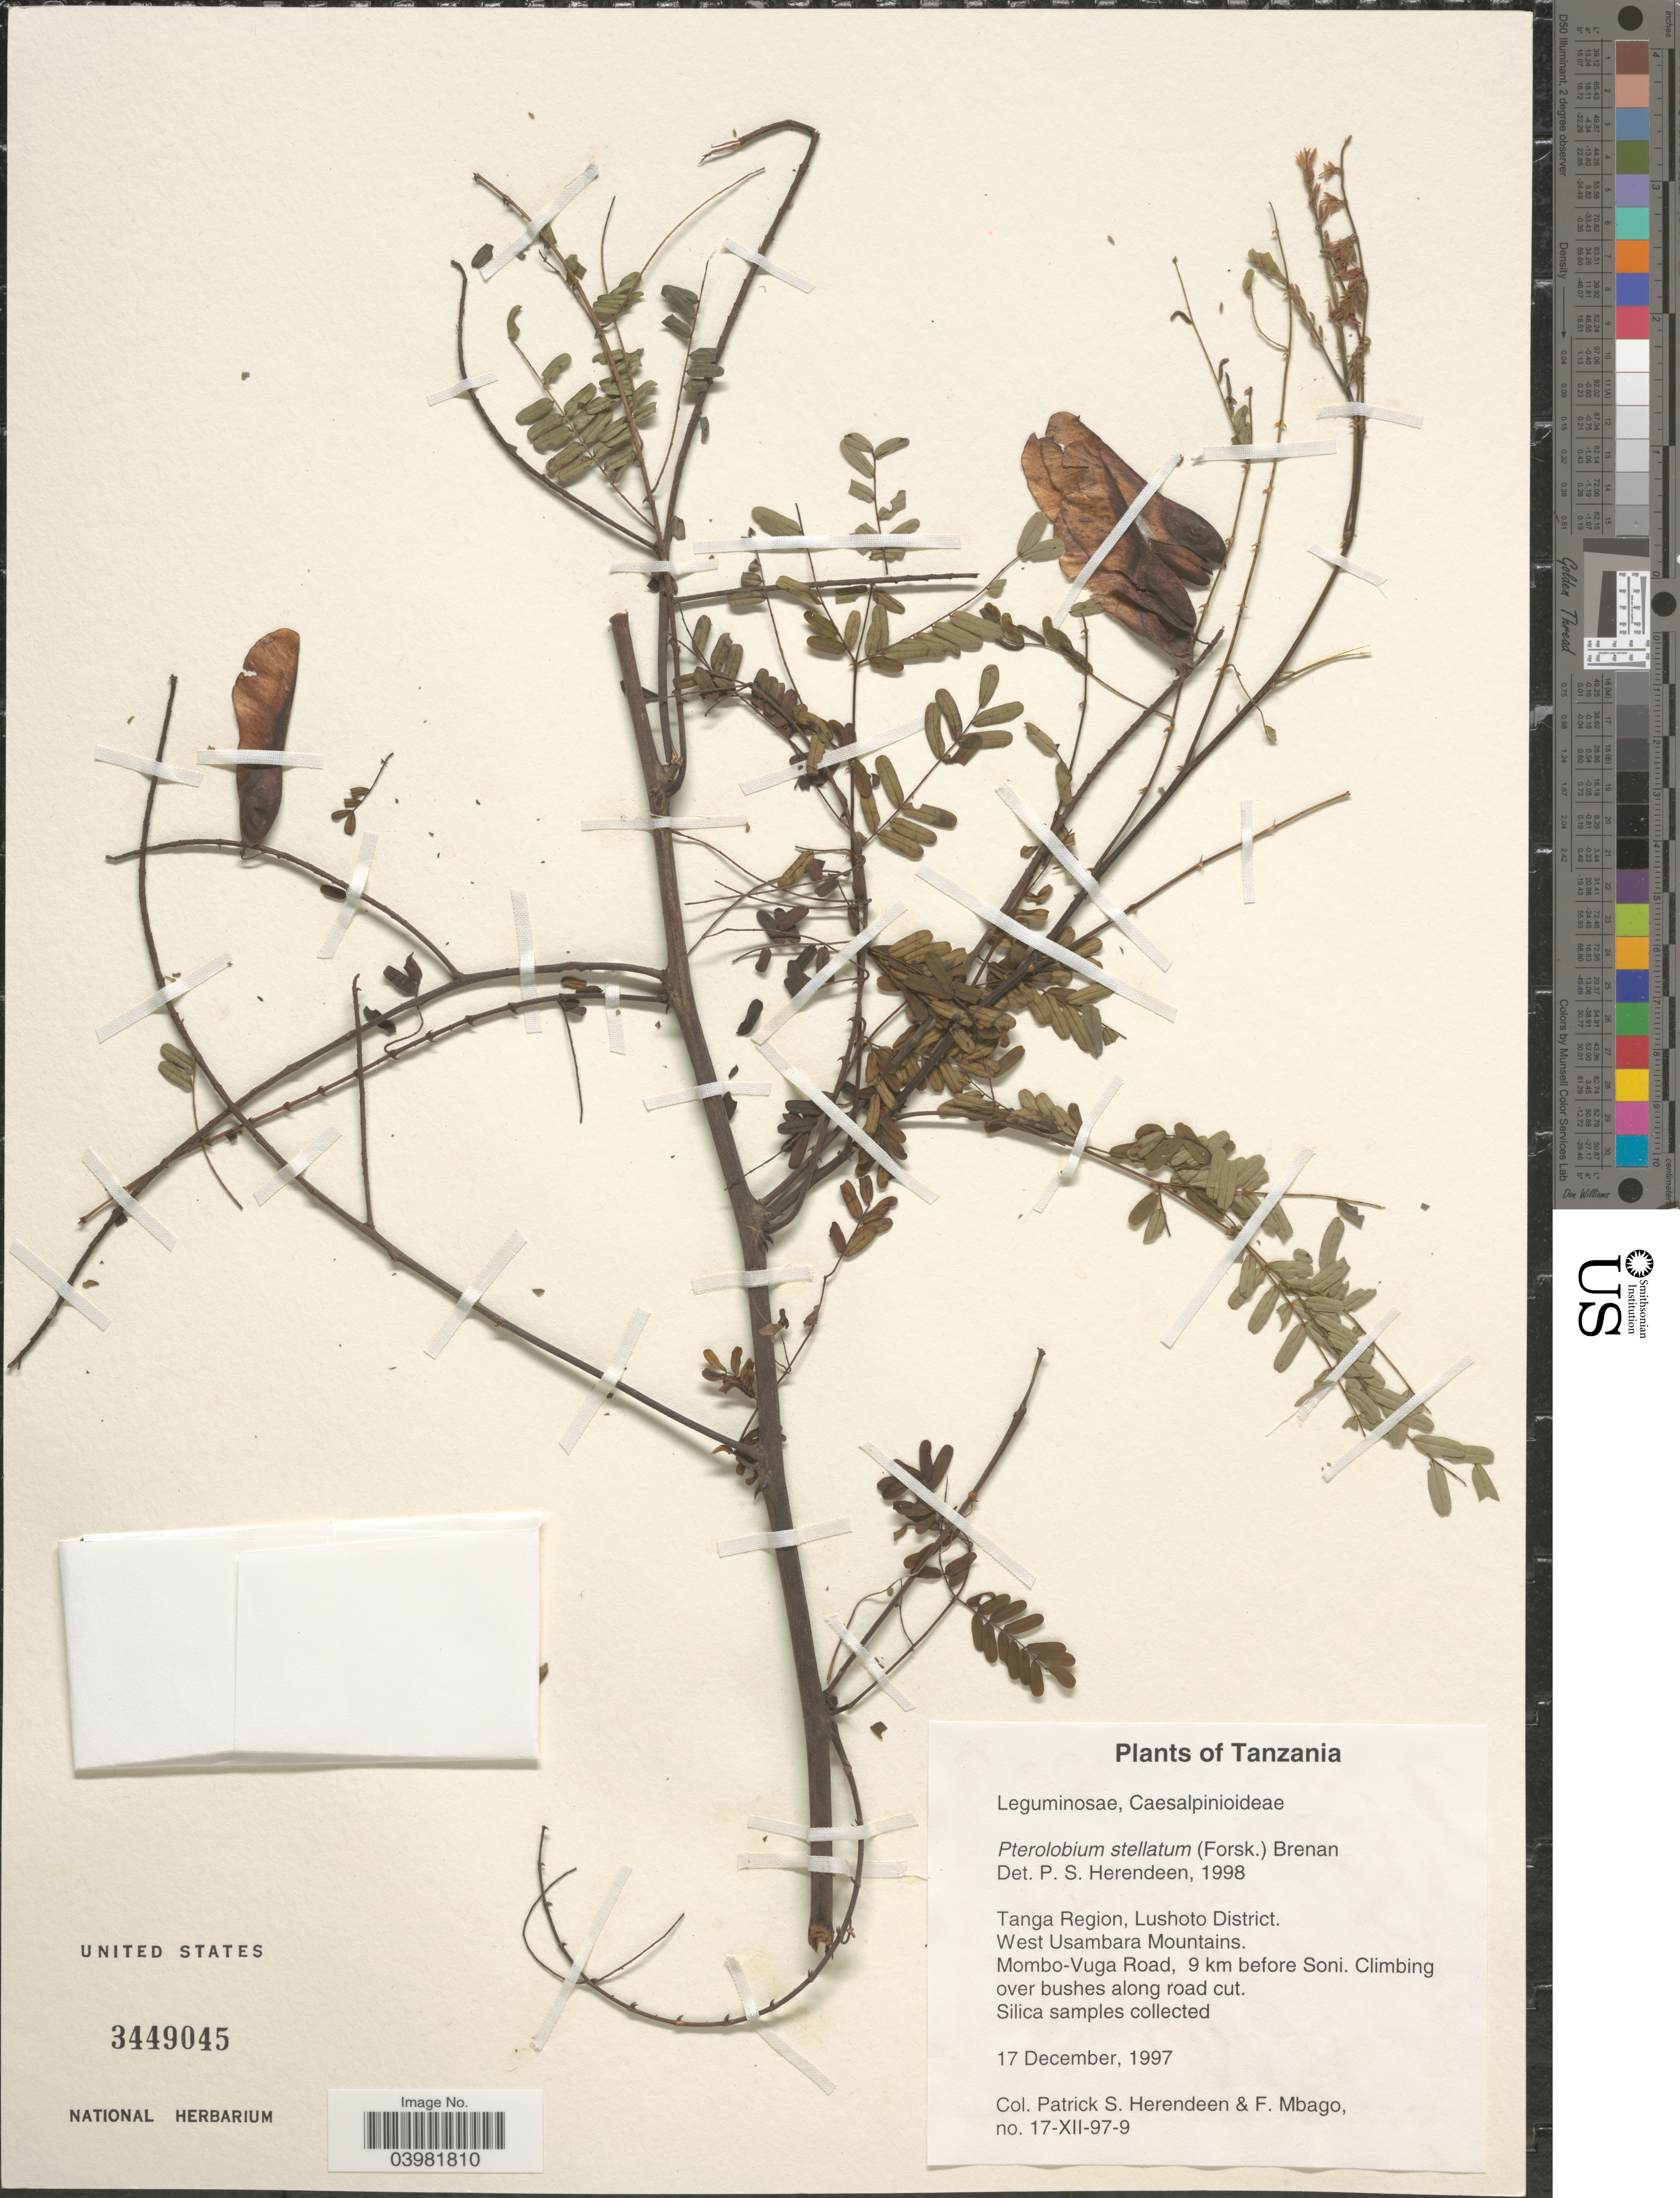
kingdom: Plantae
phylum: Tracheophyta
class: Magnoliopsida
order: Fabales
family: Fabaceae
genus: Pterolobium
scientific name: Pterolobium stellatum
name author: (Forssk.) Brenan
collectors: P. S. Herendeen & F. Mbago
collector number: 17-XII-97-9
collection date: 1997-12-17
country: Tanzania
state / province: Tanga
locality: Tanga Region, Lushoto District. West Usambara Mountains. Mombo-Vuga Road, 9 km before Soni. Along road cut.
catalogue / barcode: US 3449045